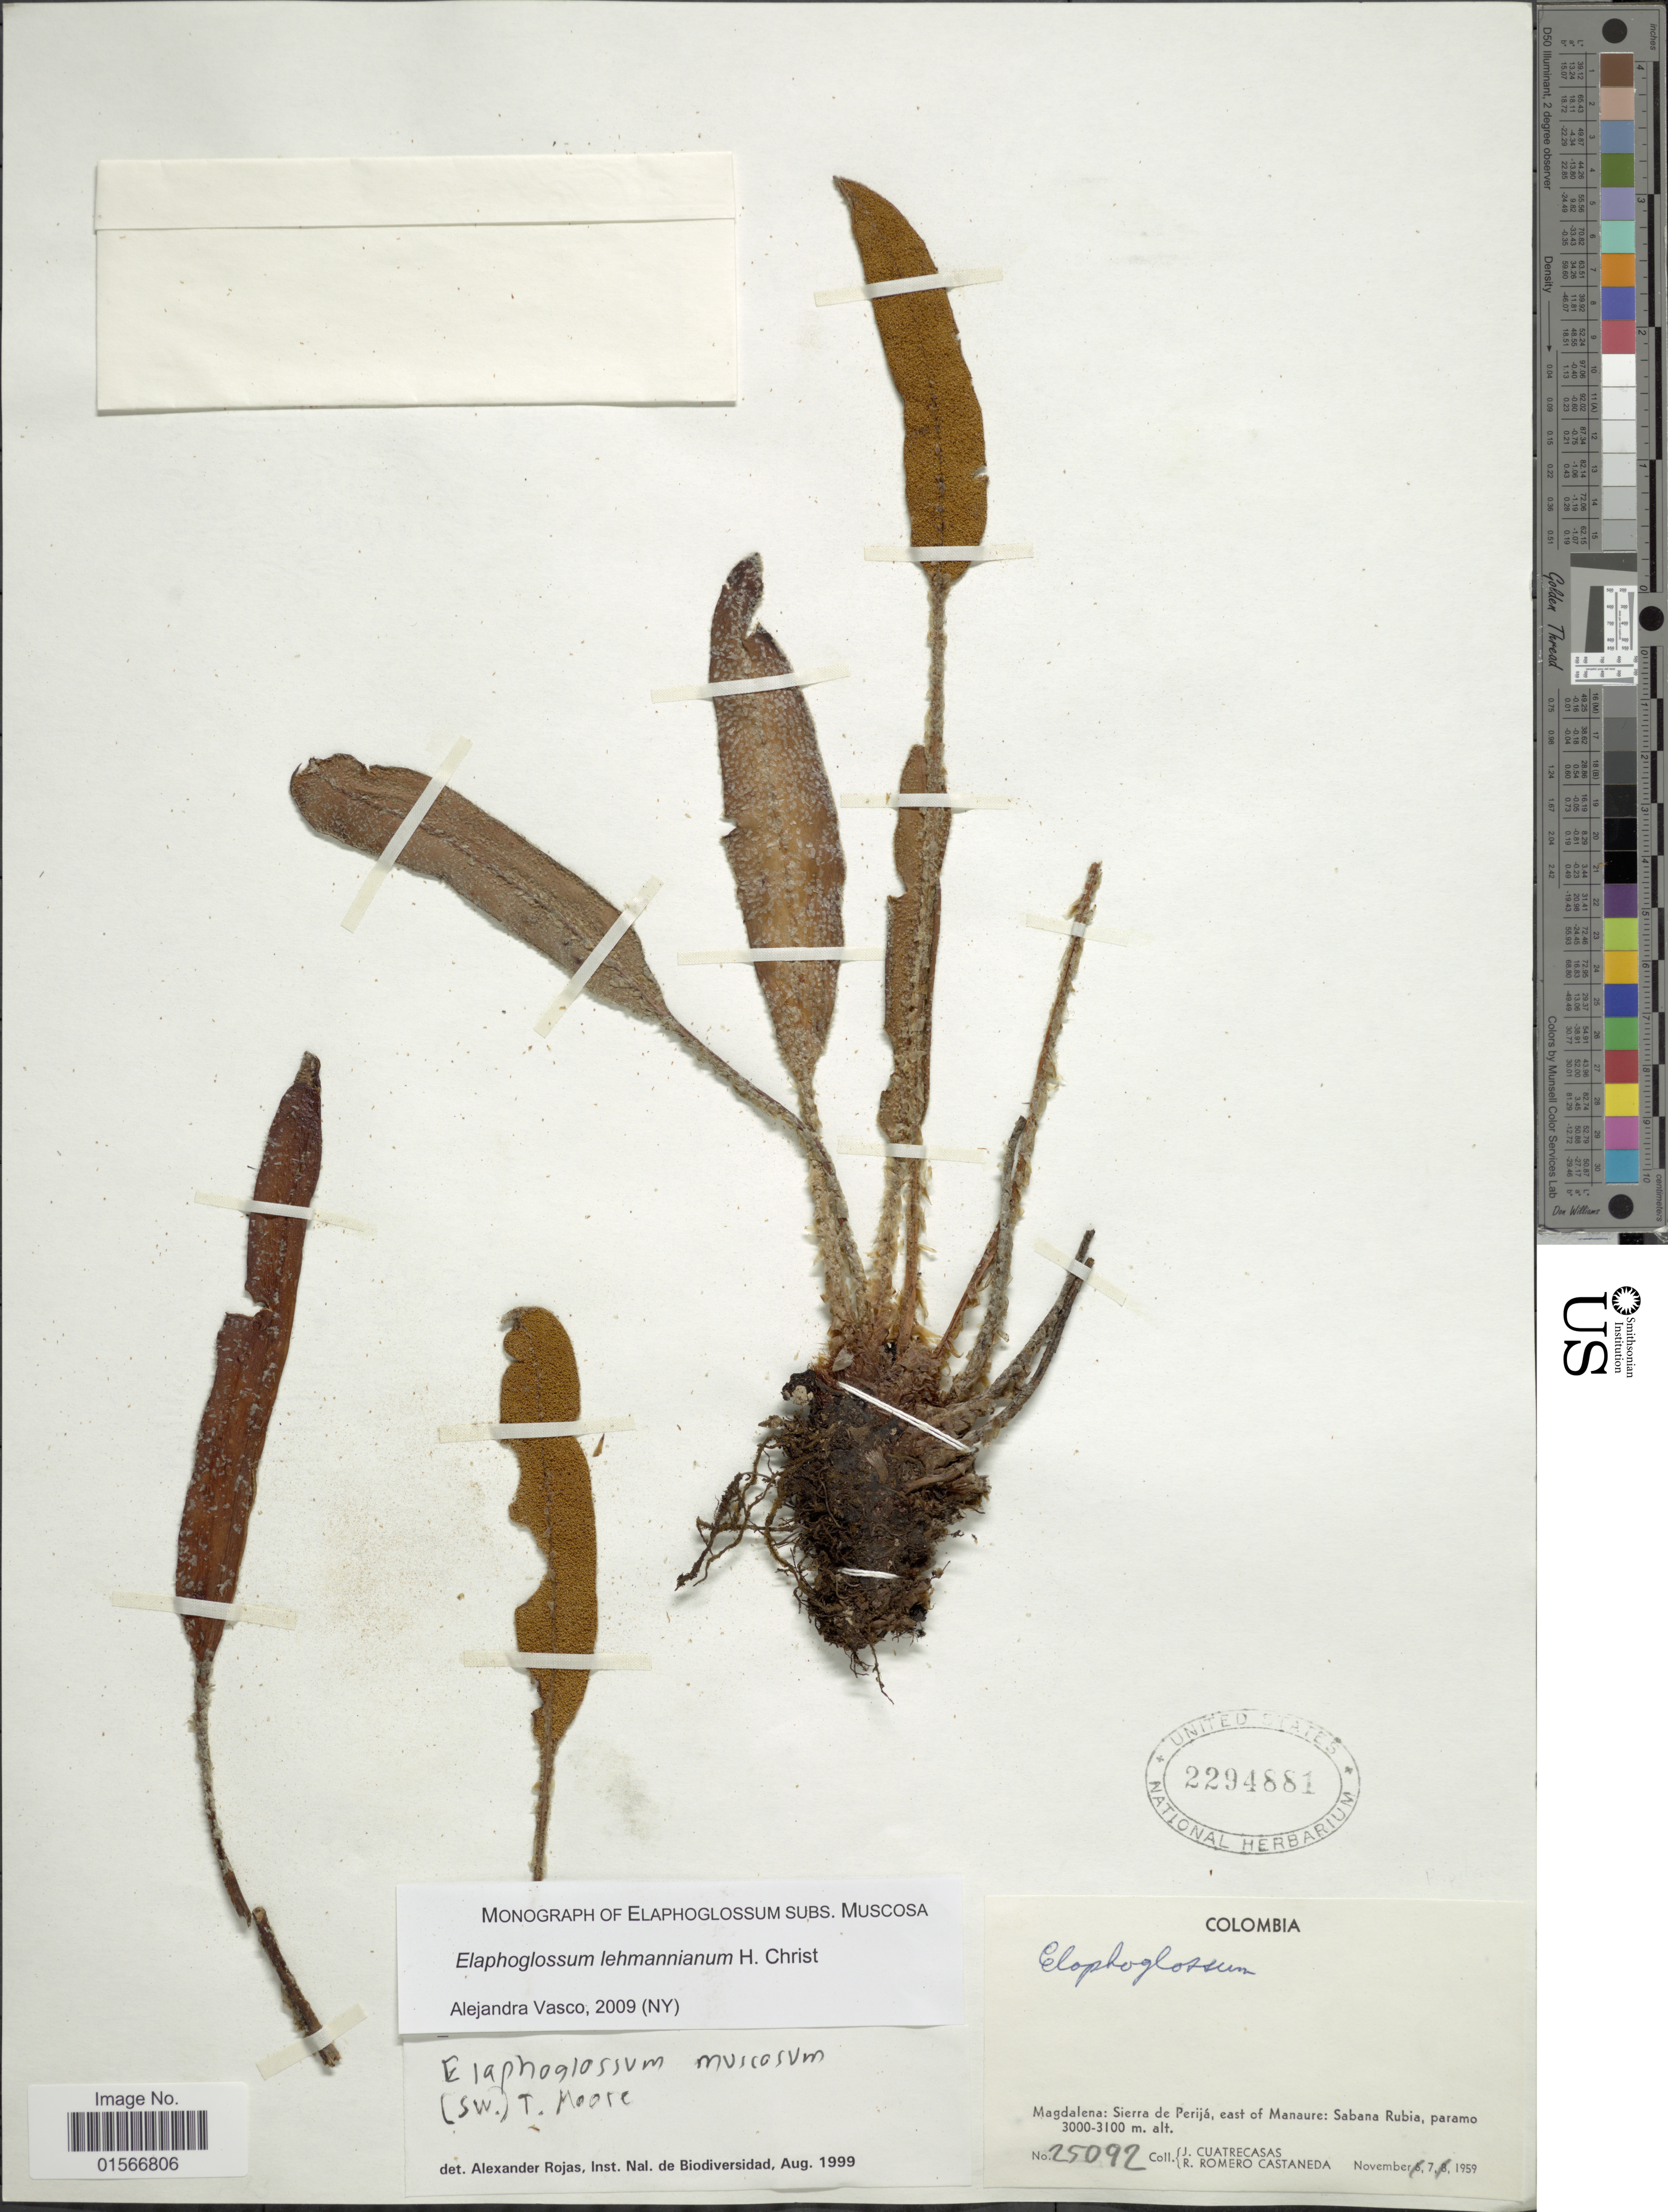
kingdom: Plantae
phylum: Tracheophyta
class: Polypodiopsida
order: Polypodiales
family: Dryopteridaceae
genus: Elaphoglossum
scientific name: Elaphoglossum lehmannianum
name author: Christ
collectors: J. Cuatrecasas & R. Romero Castañeda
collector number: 25092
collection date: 1959-11-07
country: Colombia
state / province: Magdalena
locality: Sierra de Perijá, east of Manaure: Sabana Rubia, paramo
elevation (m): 3000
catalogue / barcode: US 2294881